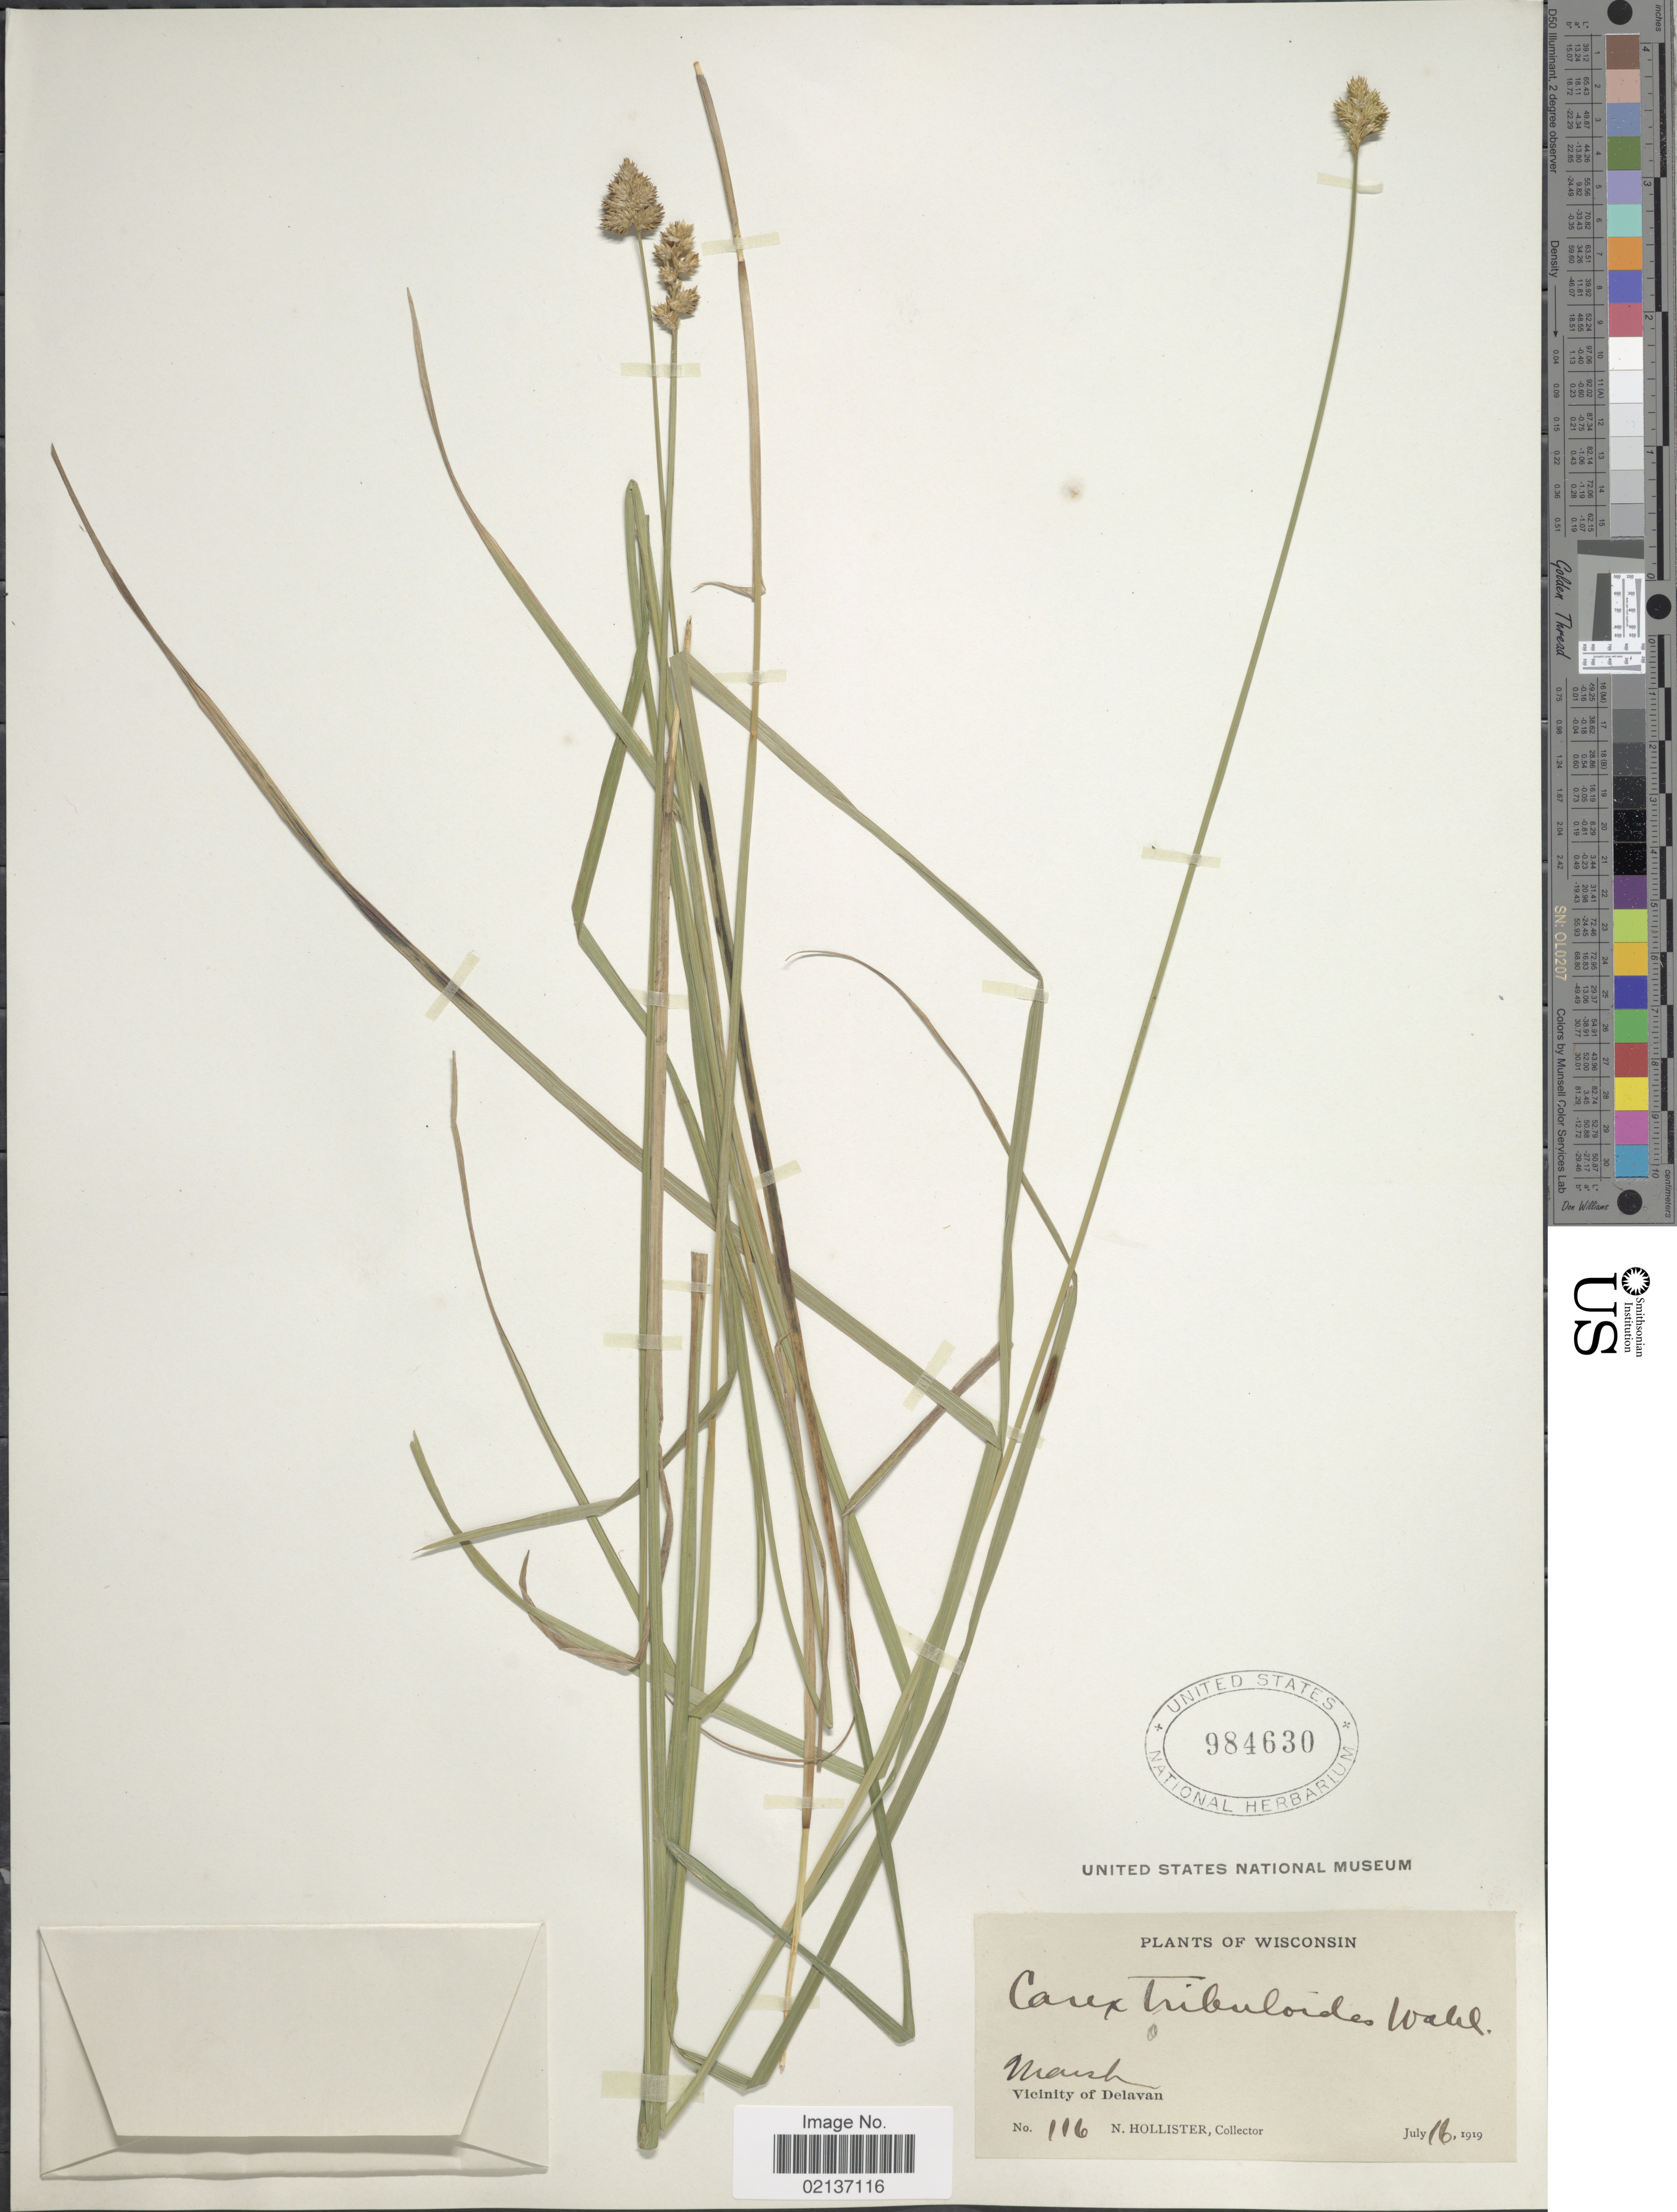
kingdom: Plantae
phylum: Tracheophyta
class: Liliopsida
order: Poales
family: Cyperaceae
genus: Carex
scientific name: Carex tribuloides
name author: Wahlenb.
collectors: N. Hollister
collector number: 116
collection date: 1919-07-16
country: United States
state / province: Wisconsin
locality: Vicinity of Dalavan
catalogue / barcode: US 984630